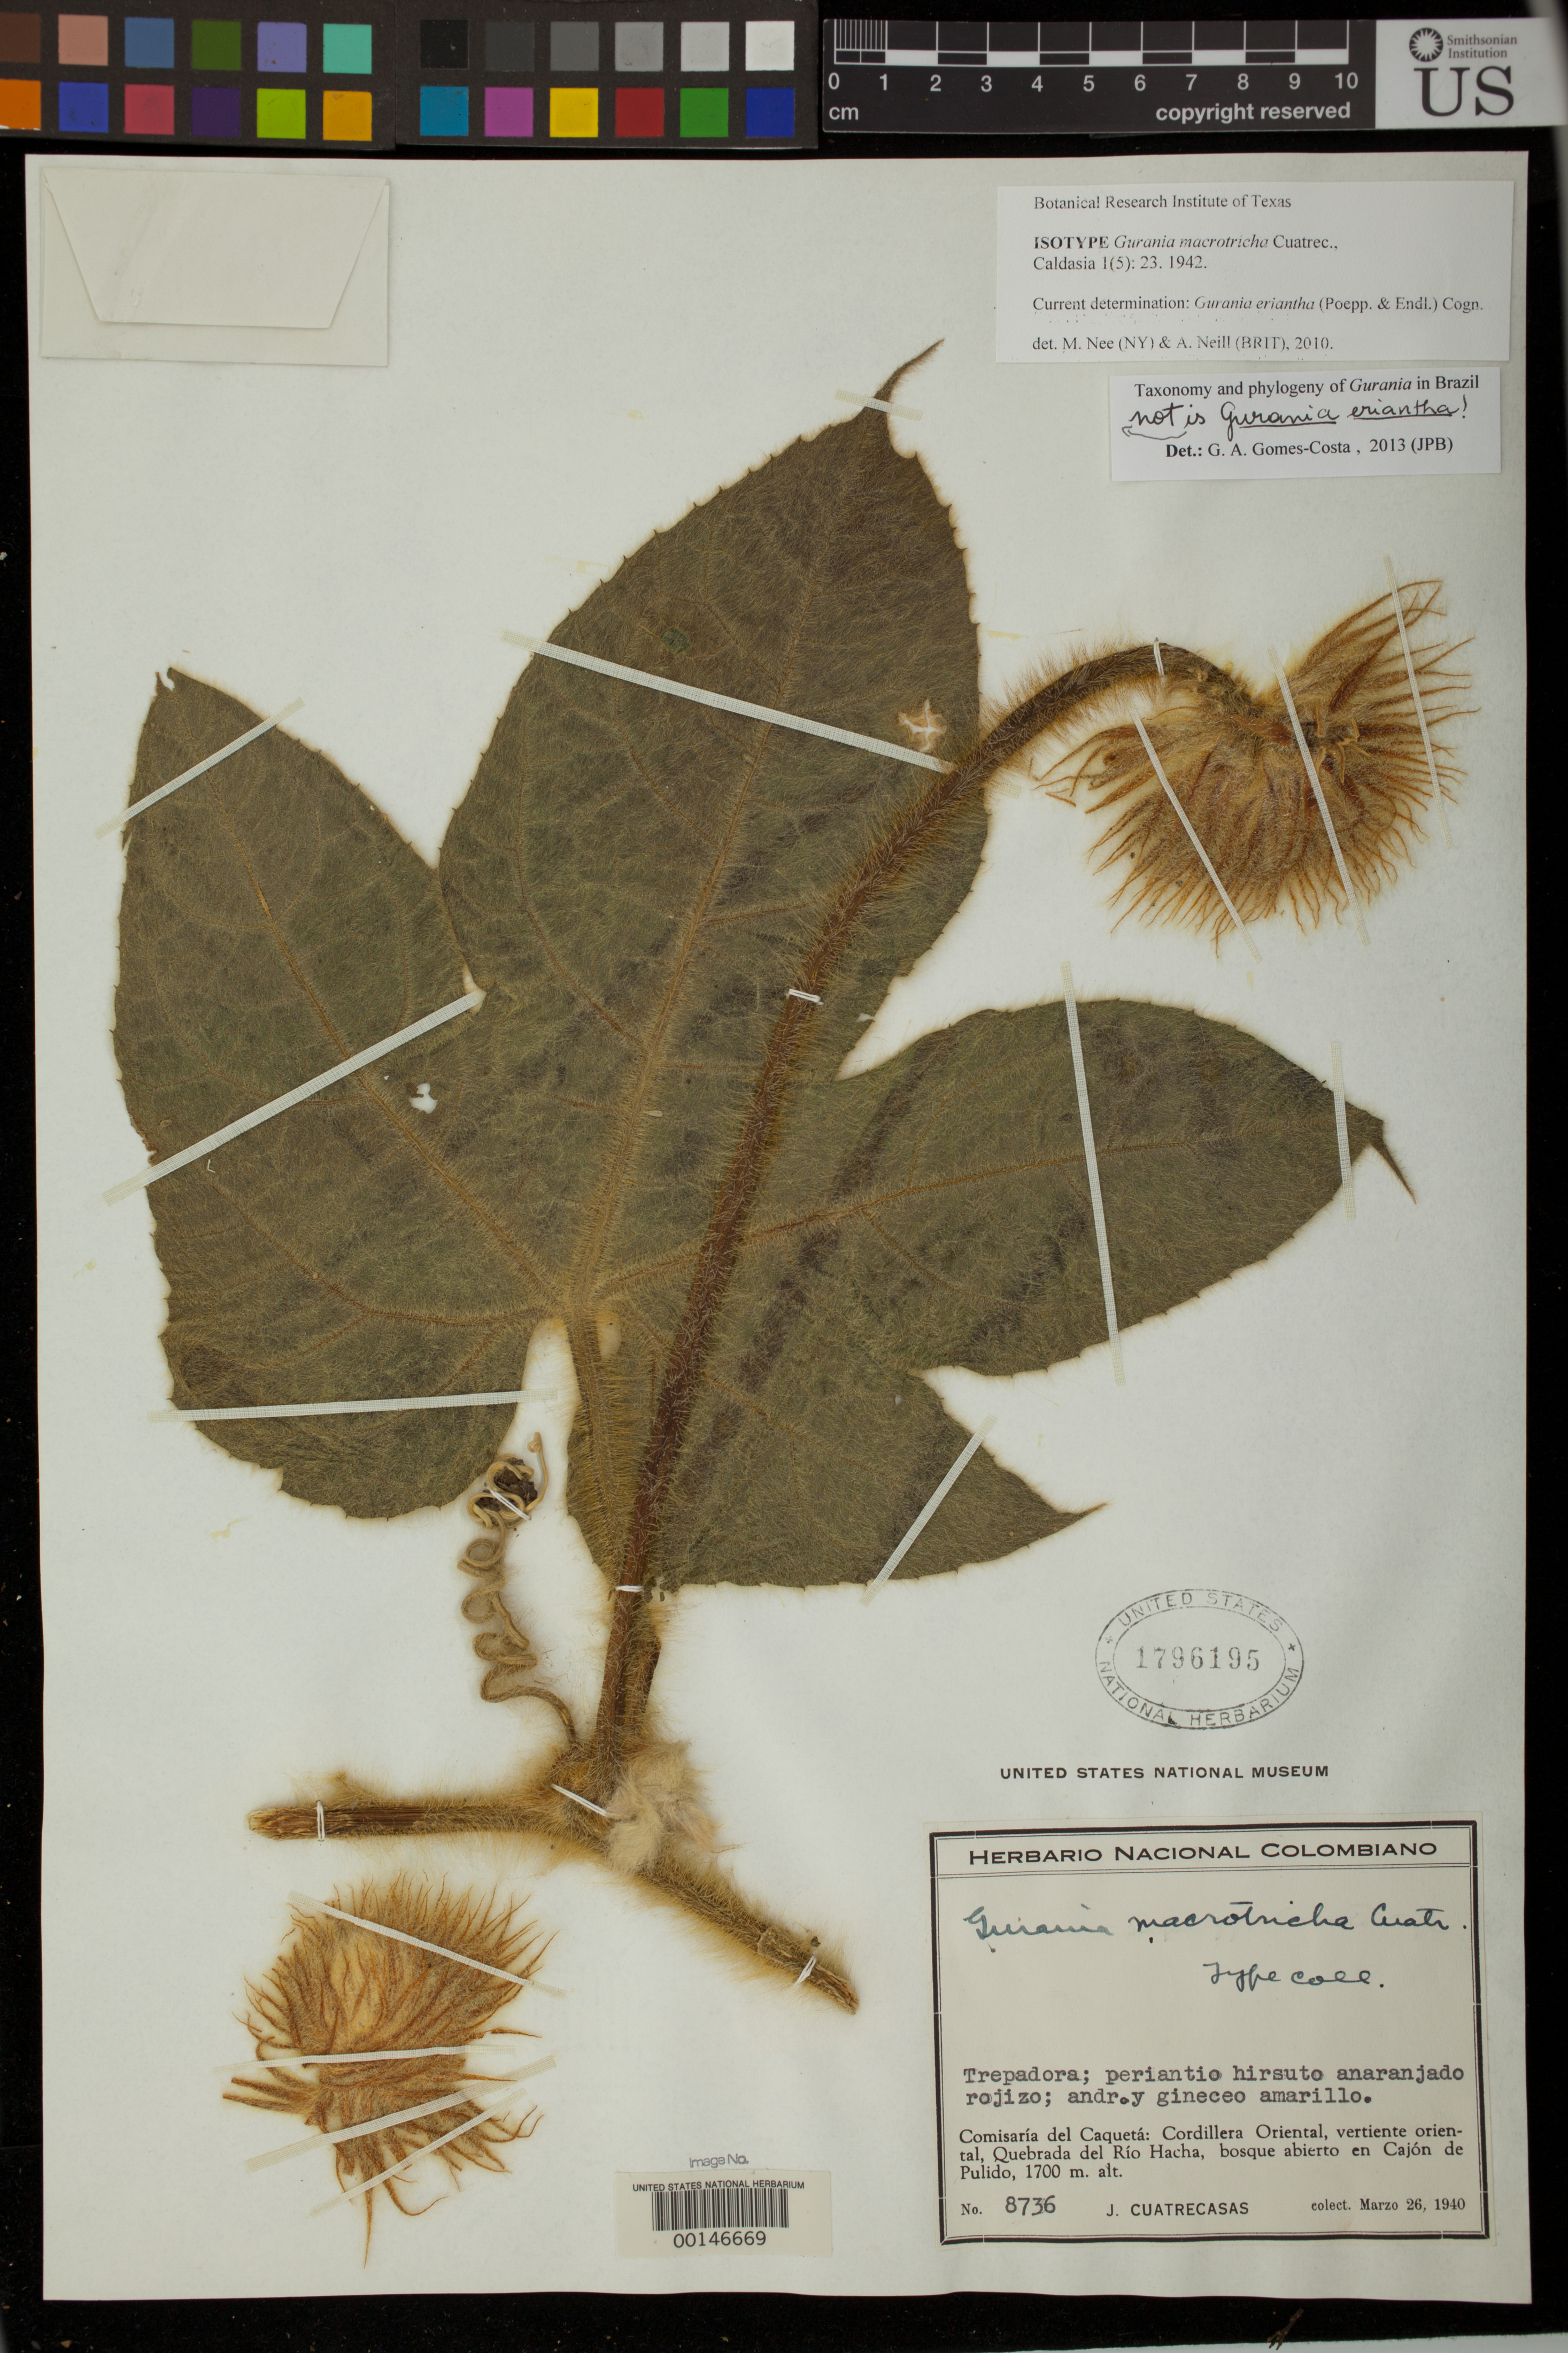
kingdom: Plantae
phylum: Tracheophyta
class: Magnoliopsida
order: Cucurbitales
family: Cucurbitaceae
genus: Gurania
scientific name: Gurania macrotricha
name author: Cuatrec.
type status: Isotype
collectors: J. Cuatrecasas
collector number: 8736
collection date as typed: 26 Mar 1940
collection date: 1940-03-26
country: Colombia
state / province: Caquetá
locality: Cordillera Oriental, Vertiente Oriental, Quebrada del Rio Hacha, Cajon de Pulido.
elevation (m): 1700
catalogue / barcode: US 1796195